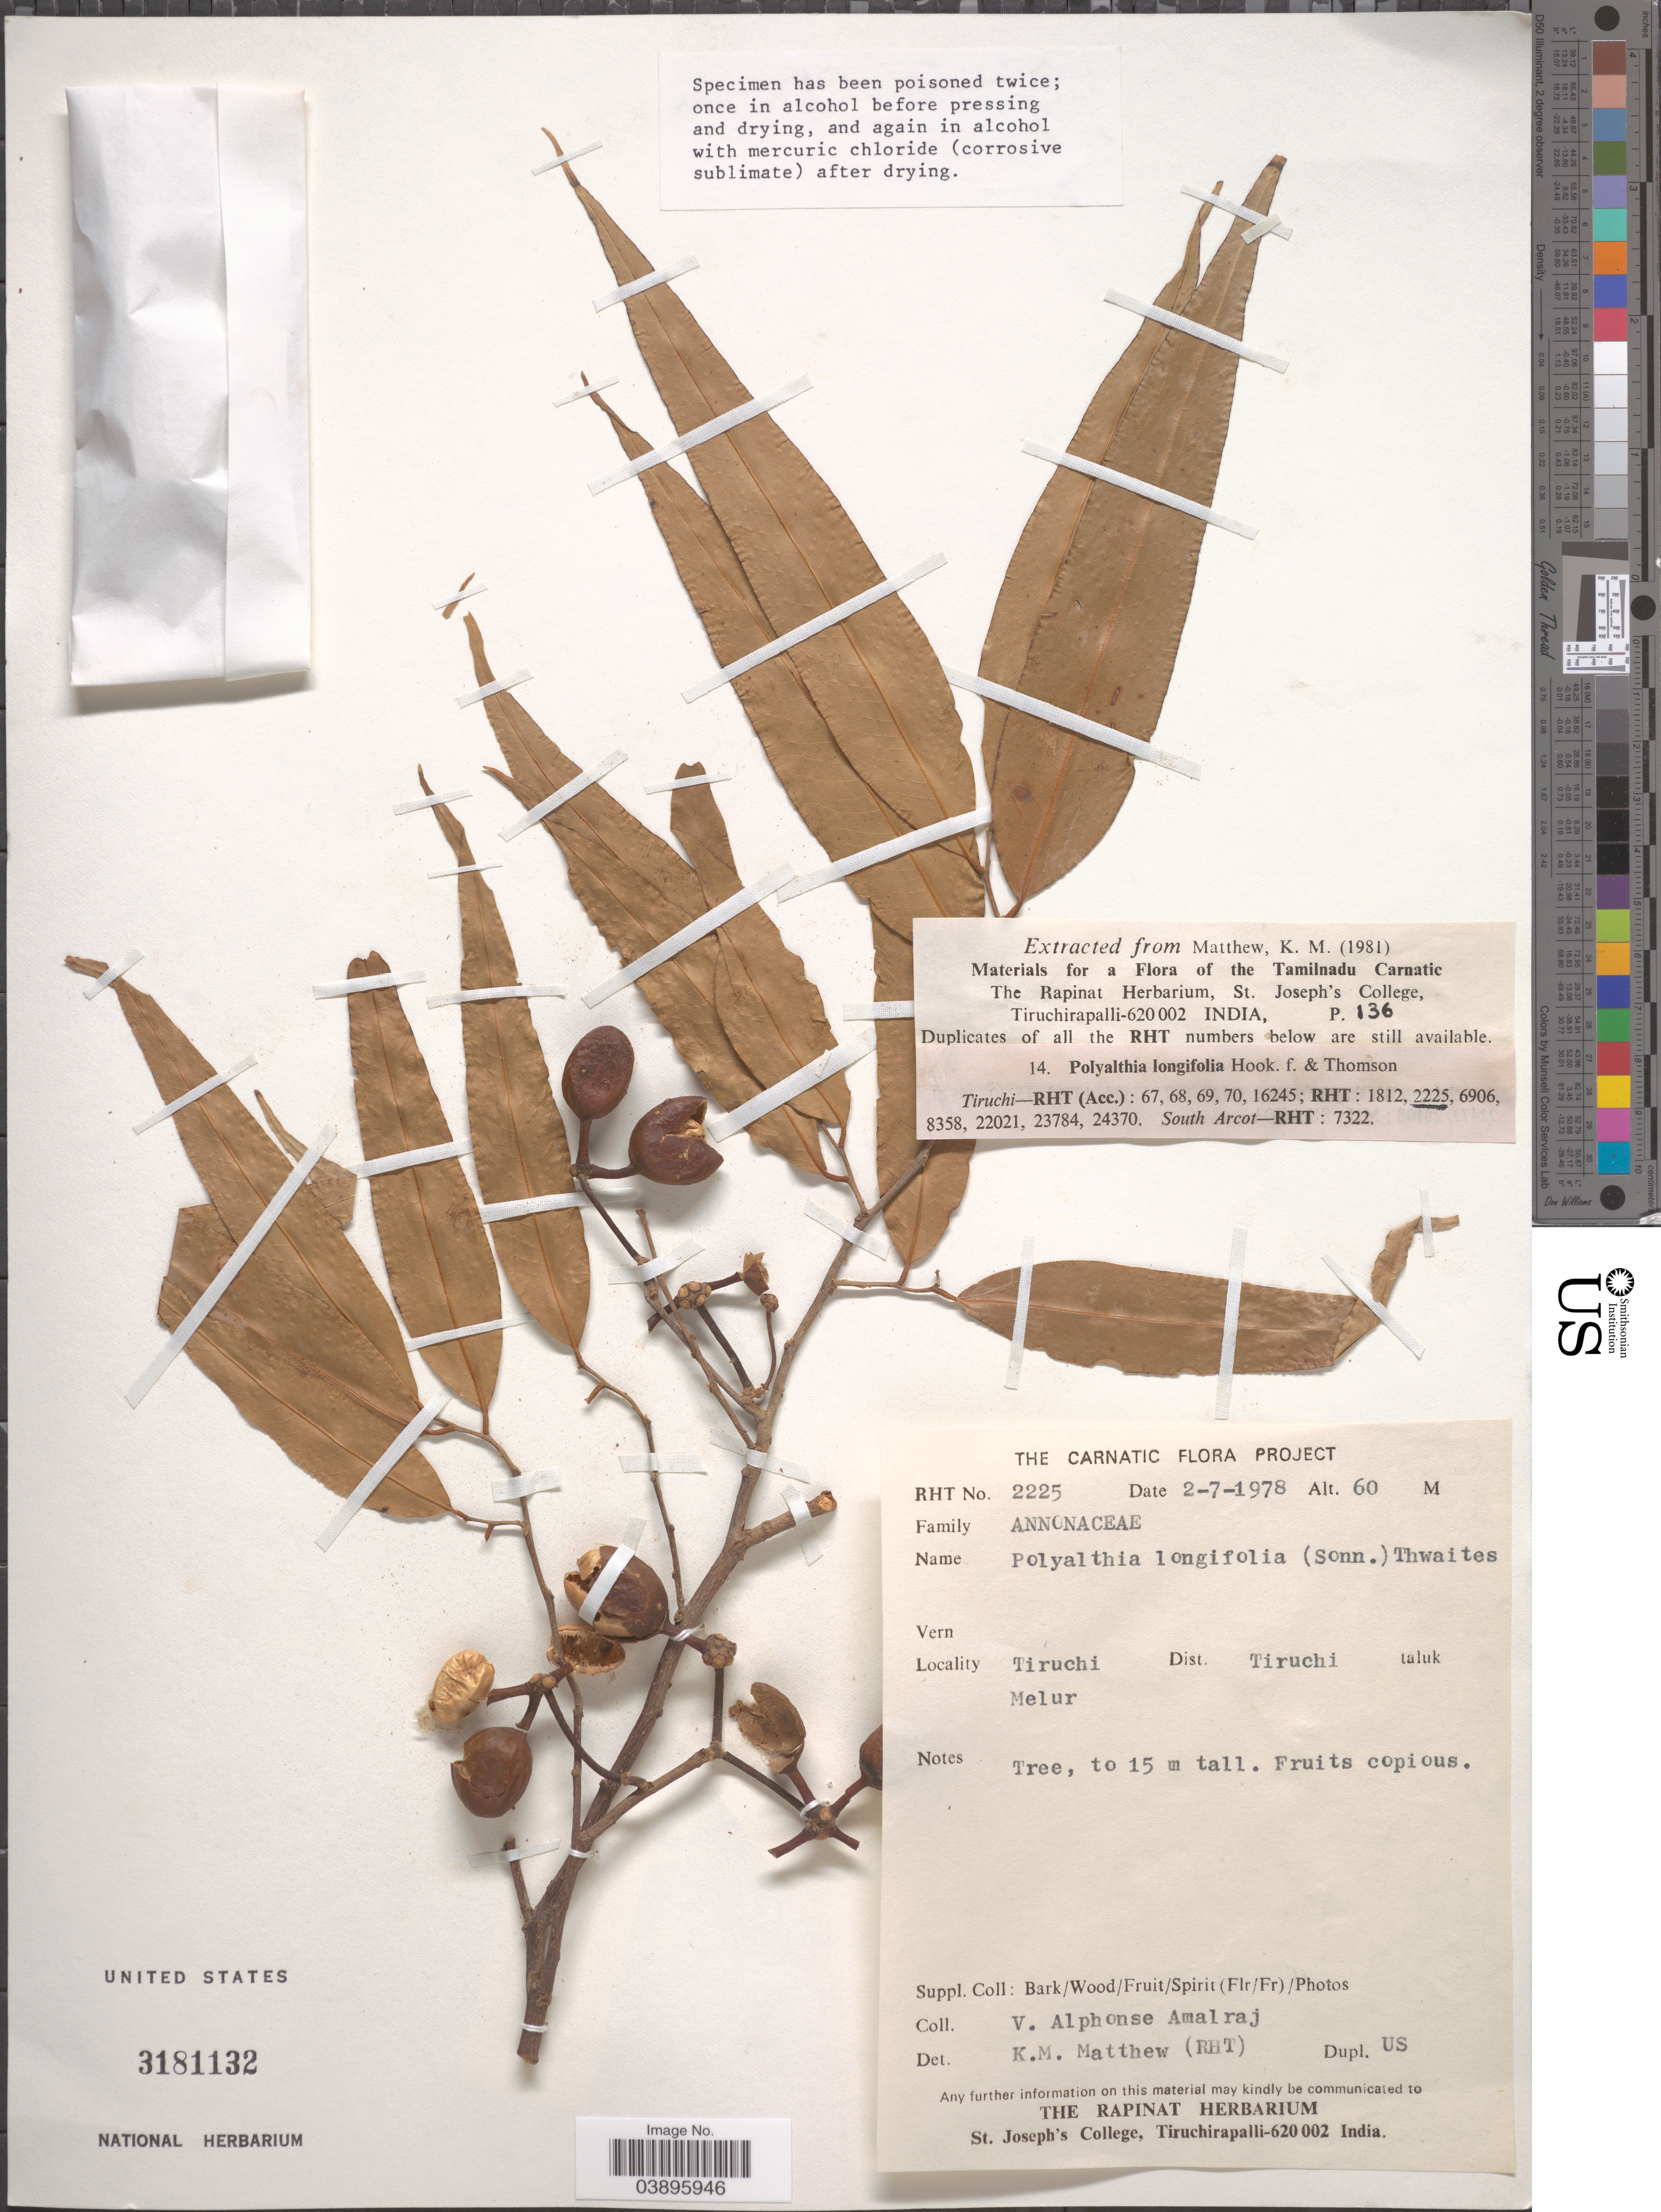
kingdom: Plantae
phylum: Tracheophyta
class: Magnoliopsida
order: Magnoliales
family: Annonaceae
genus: Polyalthia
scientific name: Polyalthia longifolia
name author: (Sonn.) Thwaites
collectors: V. Amalraj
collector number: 2225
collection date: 1978-07-02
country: India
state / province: Tamil Nadu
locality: Tiruchi Dist. Tiruchi taluk. Melur.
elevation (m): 60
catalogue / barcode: US 3181132